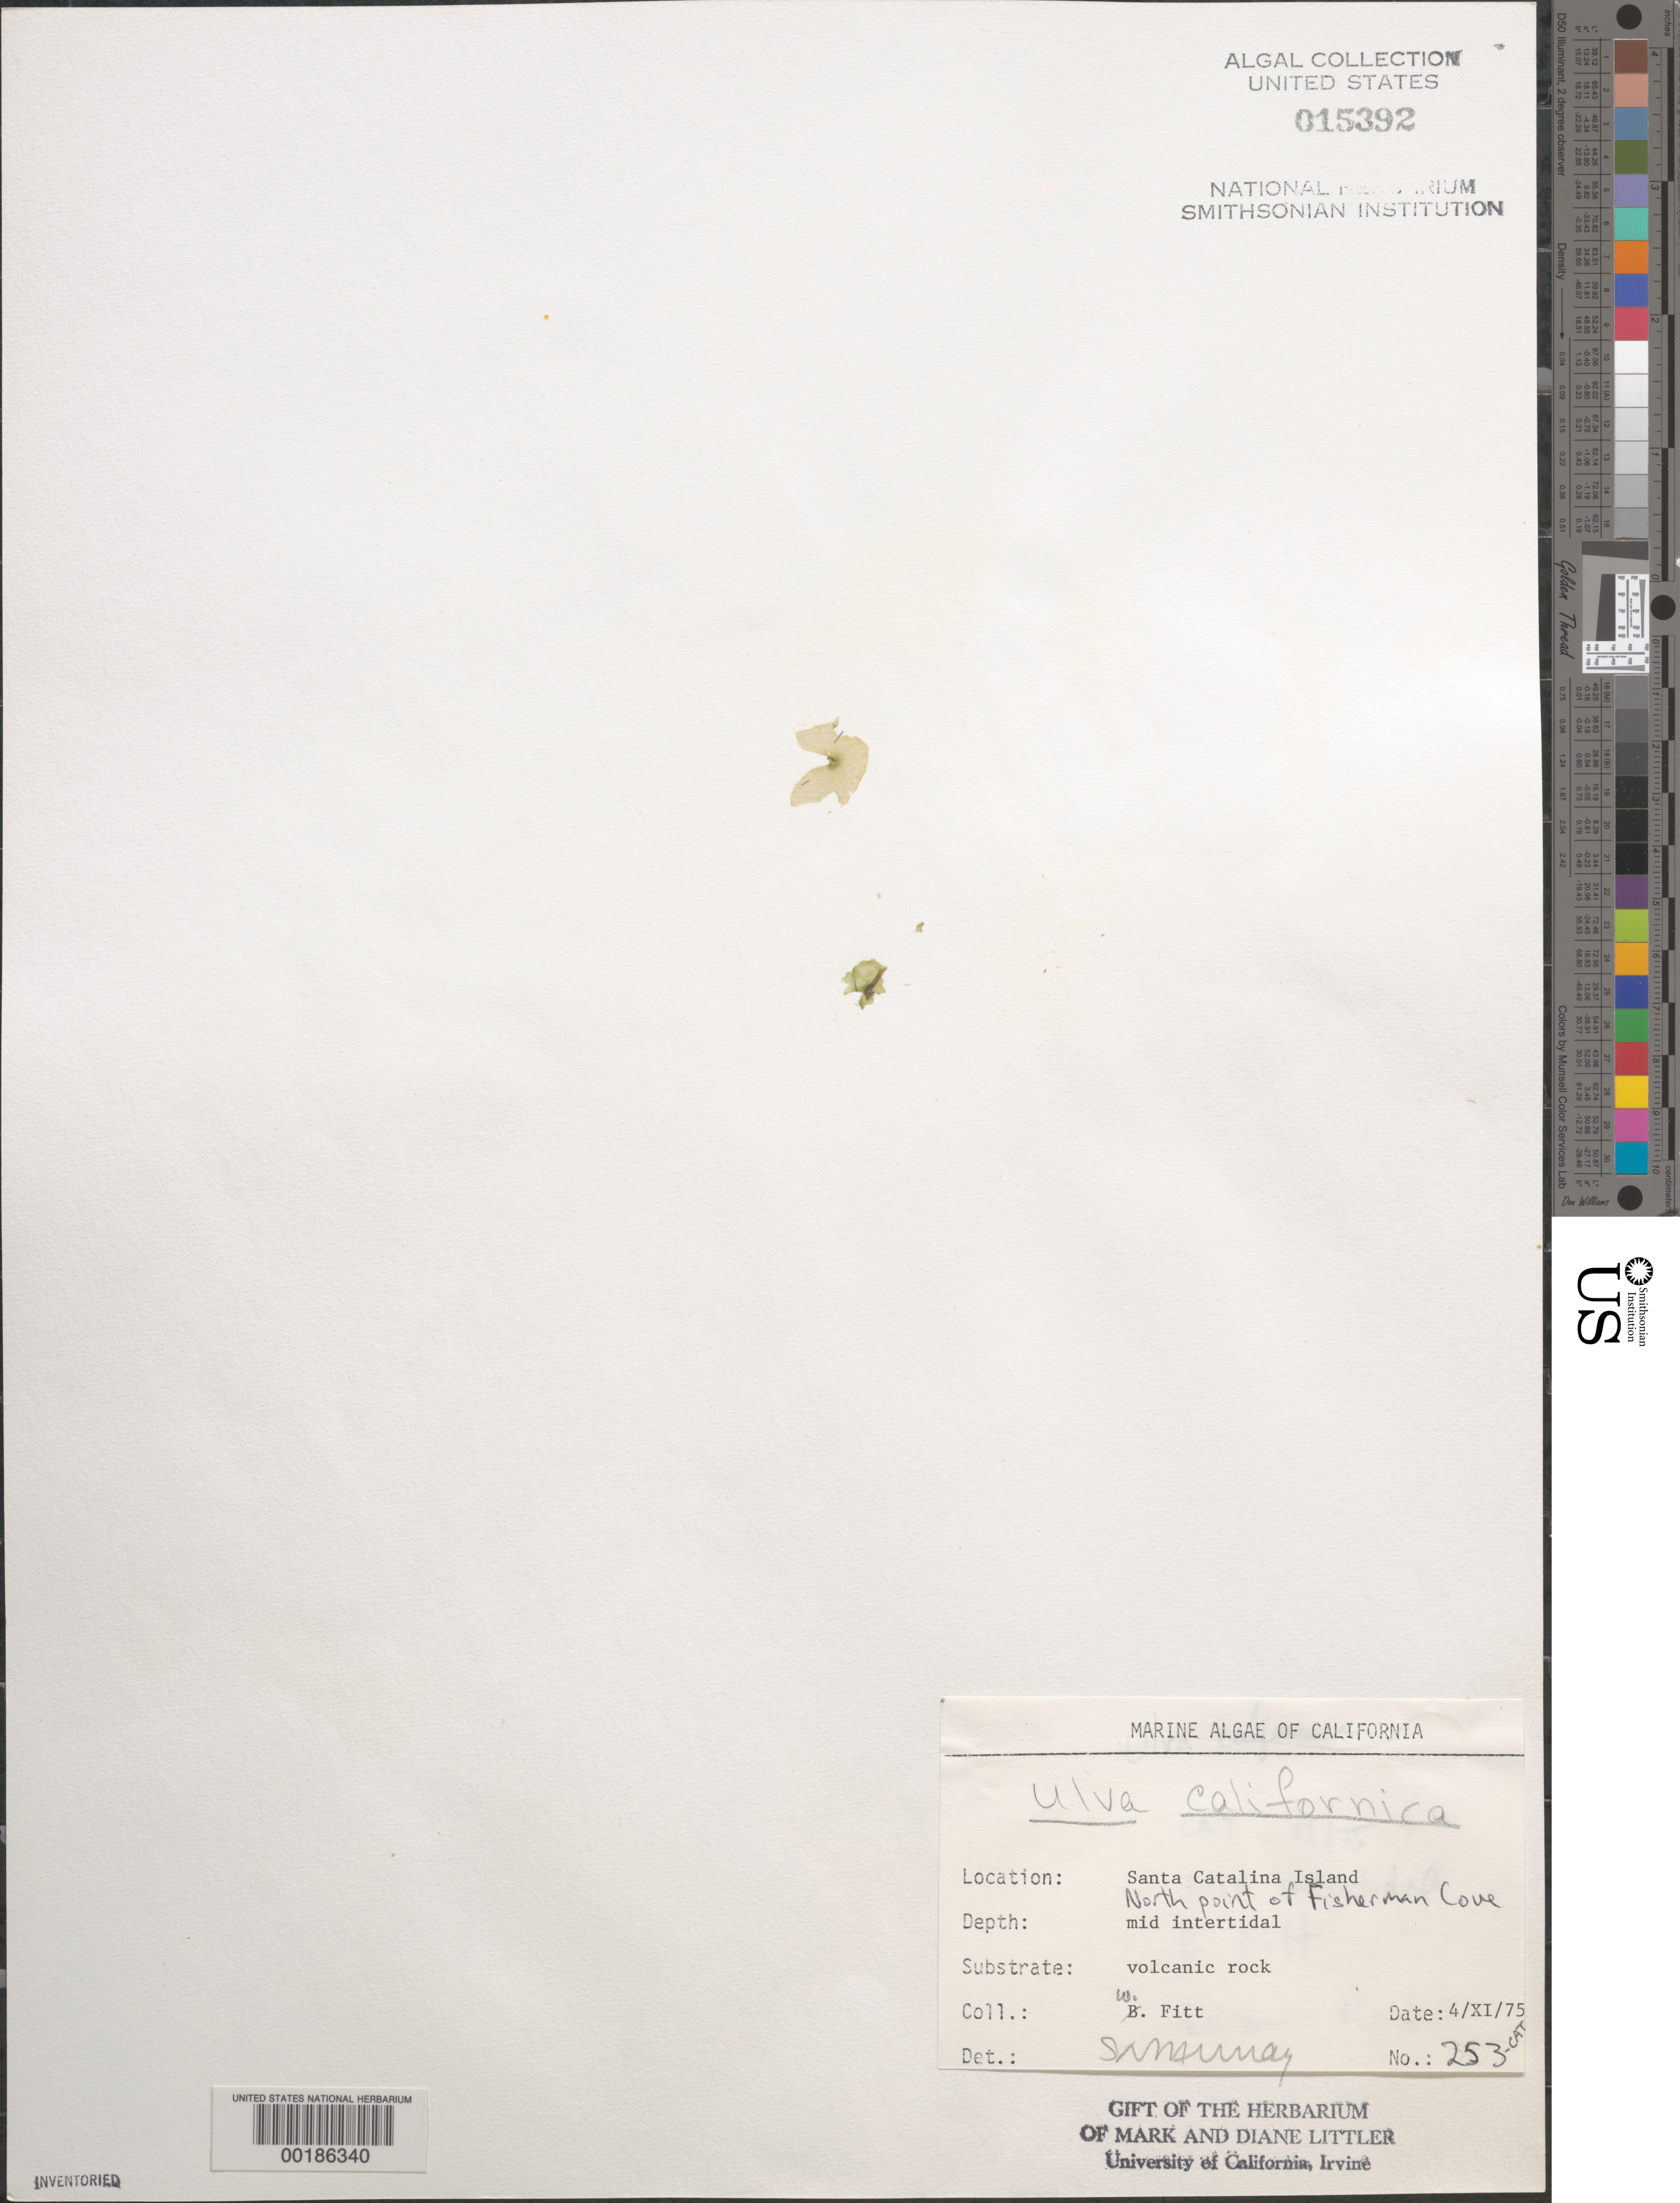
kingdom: Plantae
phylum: Chlorophyta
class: Ulvophyceae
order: Ulvales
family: Ulvaceae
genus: Ulva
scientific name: Ulva californica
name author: N.Wille in Collins et al.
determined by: Murray, S. N.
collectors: W. Fitt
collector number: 253-cat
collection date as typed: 04 Nov 1975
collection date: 1975-11-04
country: United States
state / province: California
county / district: Los Angeles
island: Santa Catalina Island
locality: Fishermen Cove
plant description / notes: BLM-SOCALBIGHT Rocky Intertidal Survey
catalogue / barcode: US 15392